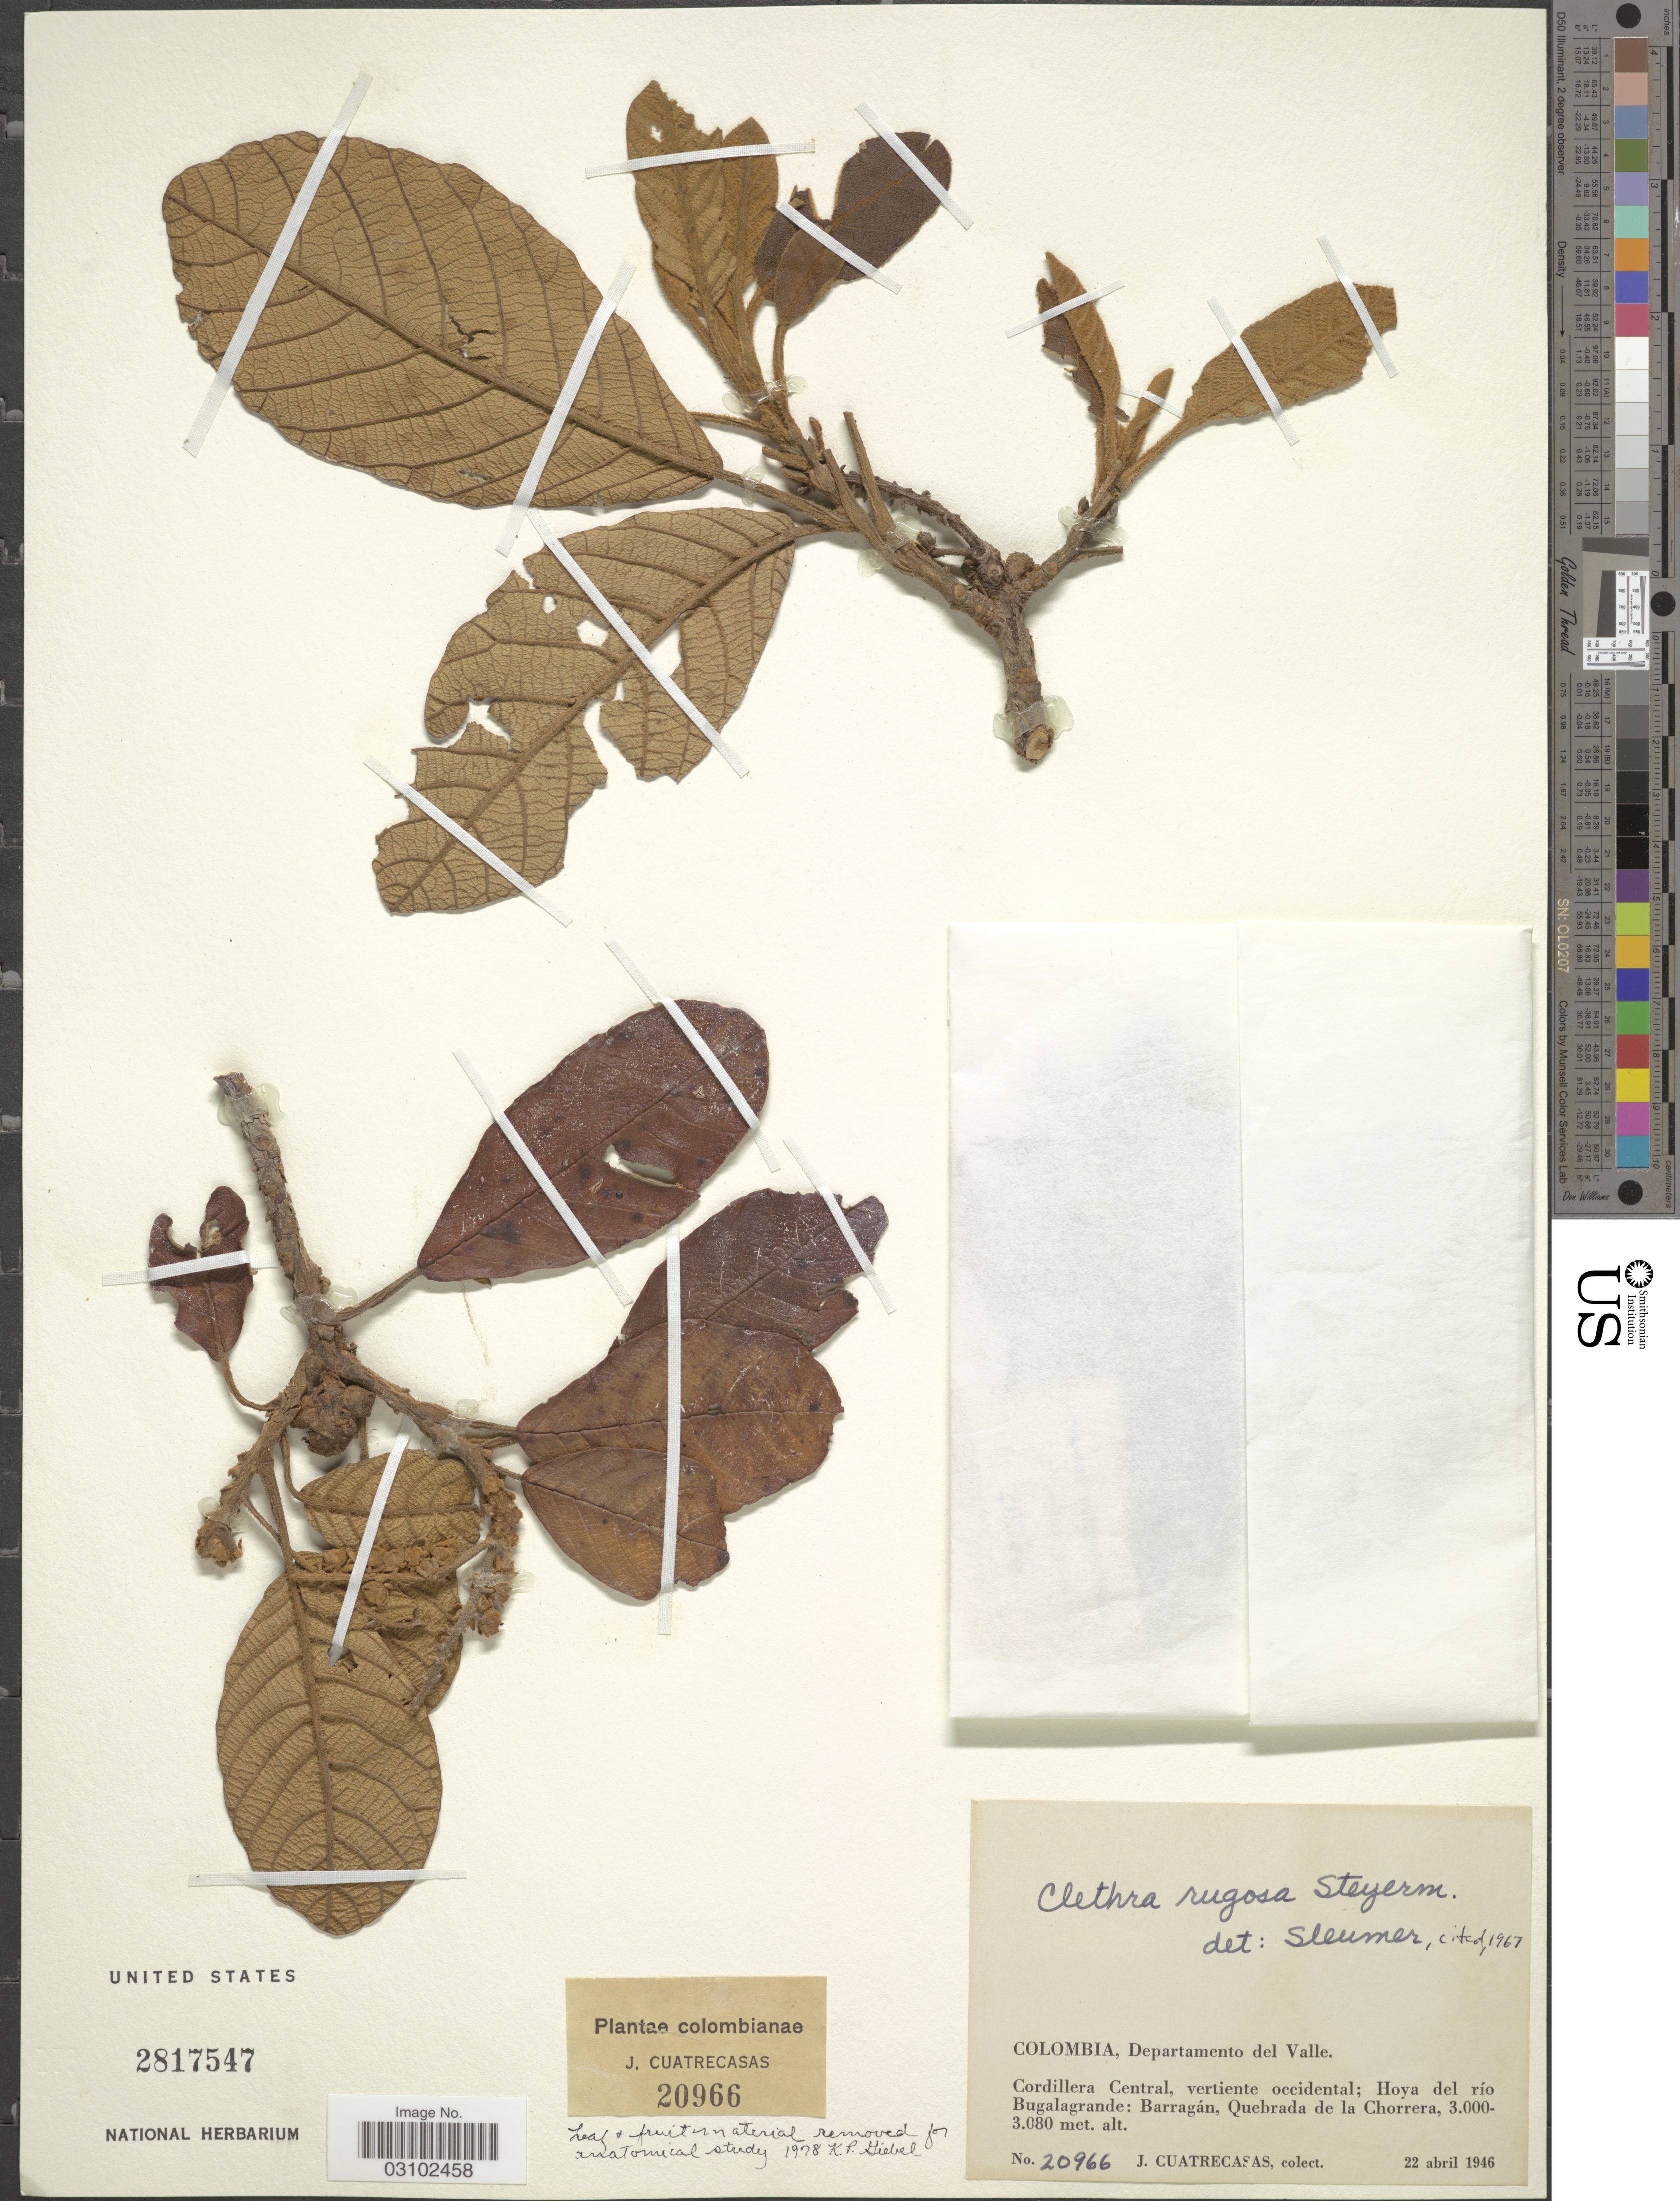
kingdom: Plantae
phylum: Tracheophyta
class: Magnoliopsida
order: Ericales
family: Clethraceae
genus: Clethra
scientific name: Clethra rugosa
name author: Steyerm.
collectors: J. Cuatrecasas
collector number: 20966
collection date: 1946-04-22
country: Colombia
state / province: Valle del Cauca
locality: Departamento del Valle. Cordillera Central, vertiente occidental; Hoya del río Bugalagrande: Barragán, Quebrada de la Chorrera.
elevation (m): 3000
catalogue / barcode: US 2817547